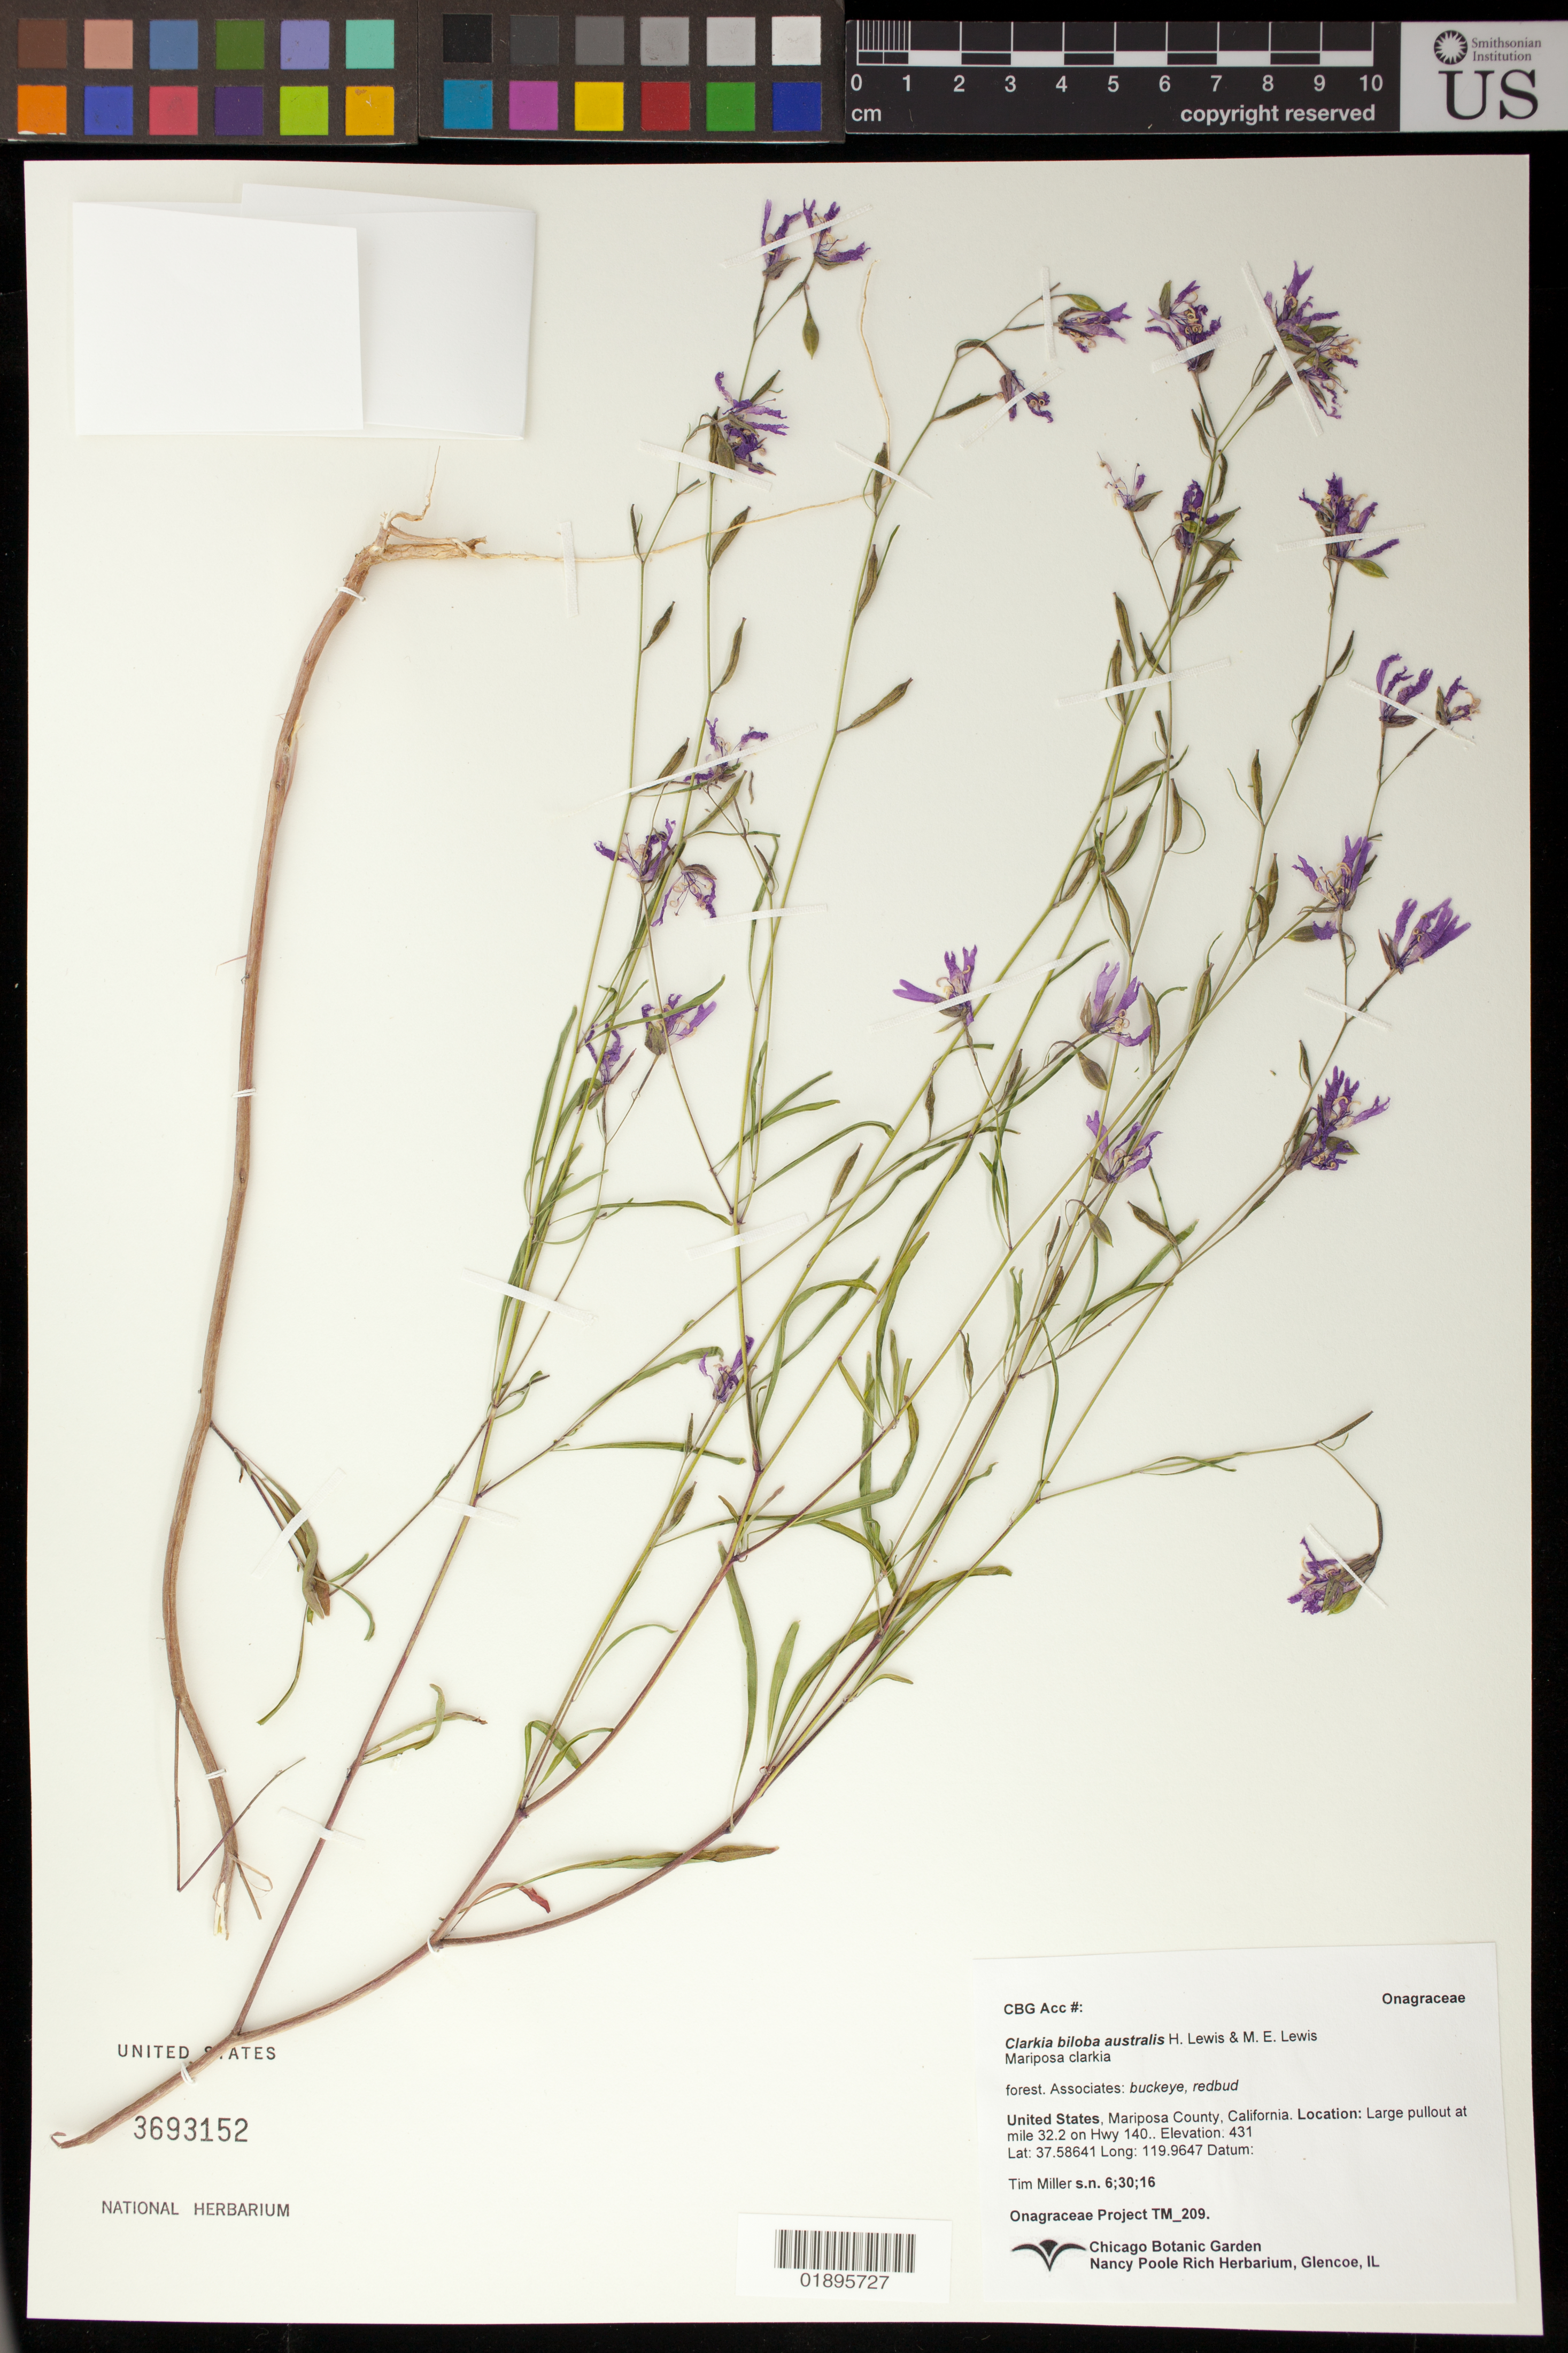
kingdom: Plantae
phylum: Tracheophyta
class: Magnoliopsida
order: Myrtales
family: Onagraceae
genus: Clarkia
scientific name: Clarkia biloba subsp. australis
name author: F. H. Lewis & M.R. Lewis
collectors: T. Miller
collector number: TM 209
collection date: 2016-06-30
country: United States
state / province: California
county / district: Mariposa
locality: Mariposa, large pullout at mile 32.2 on Hwy 140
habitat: forest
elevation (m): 431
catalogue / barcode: US 3693152